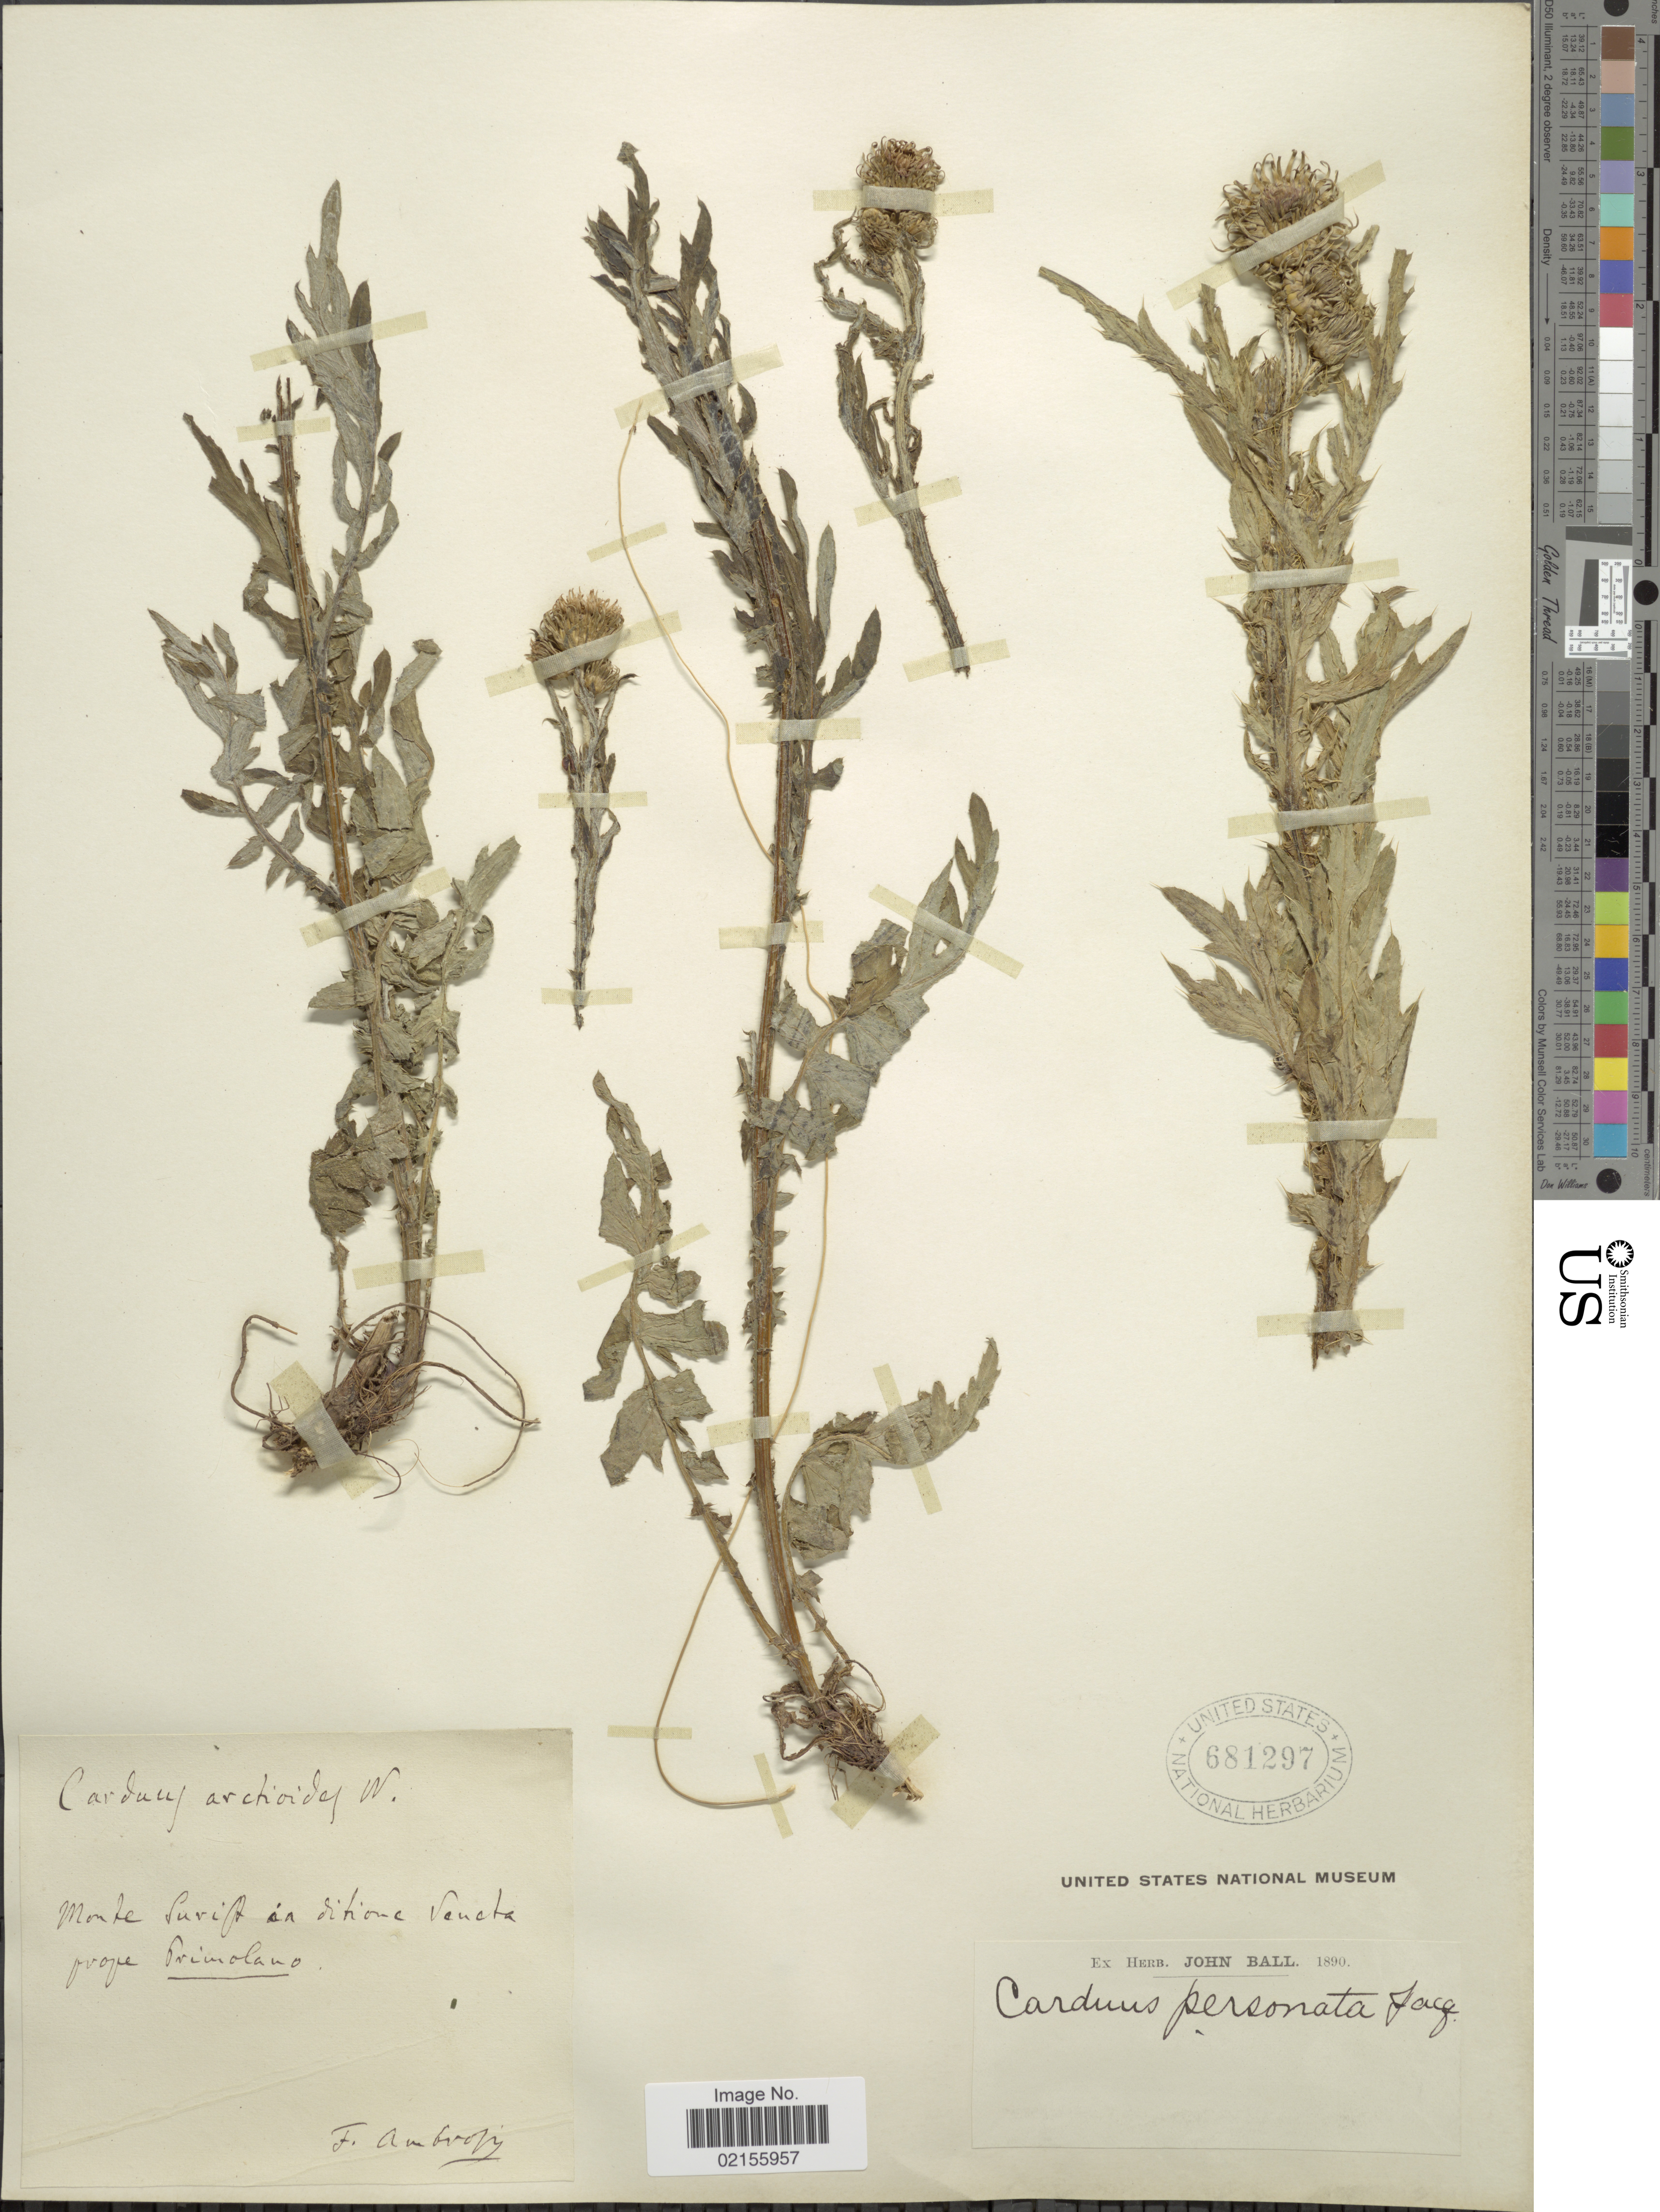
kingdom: Plantae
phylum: Tracheophyta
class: Magnoliopsida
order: Asterales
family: Asteraceae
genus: Carduus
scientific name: Carduus personata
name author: (L.) Jacq.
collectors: ex herb. John Ball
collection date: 1890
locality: Monte Sur [illegible text] an ditione Sencta prope Primolano[interpreted]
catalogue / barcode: US 681297